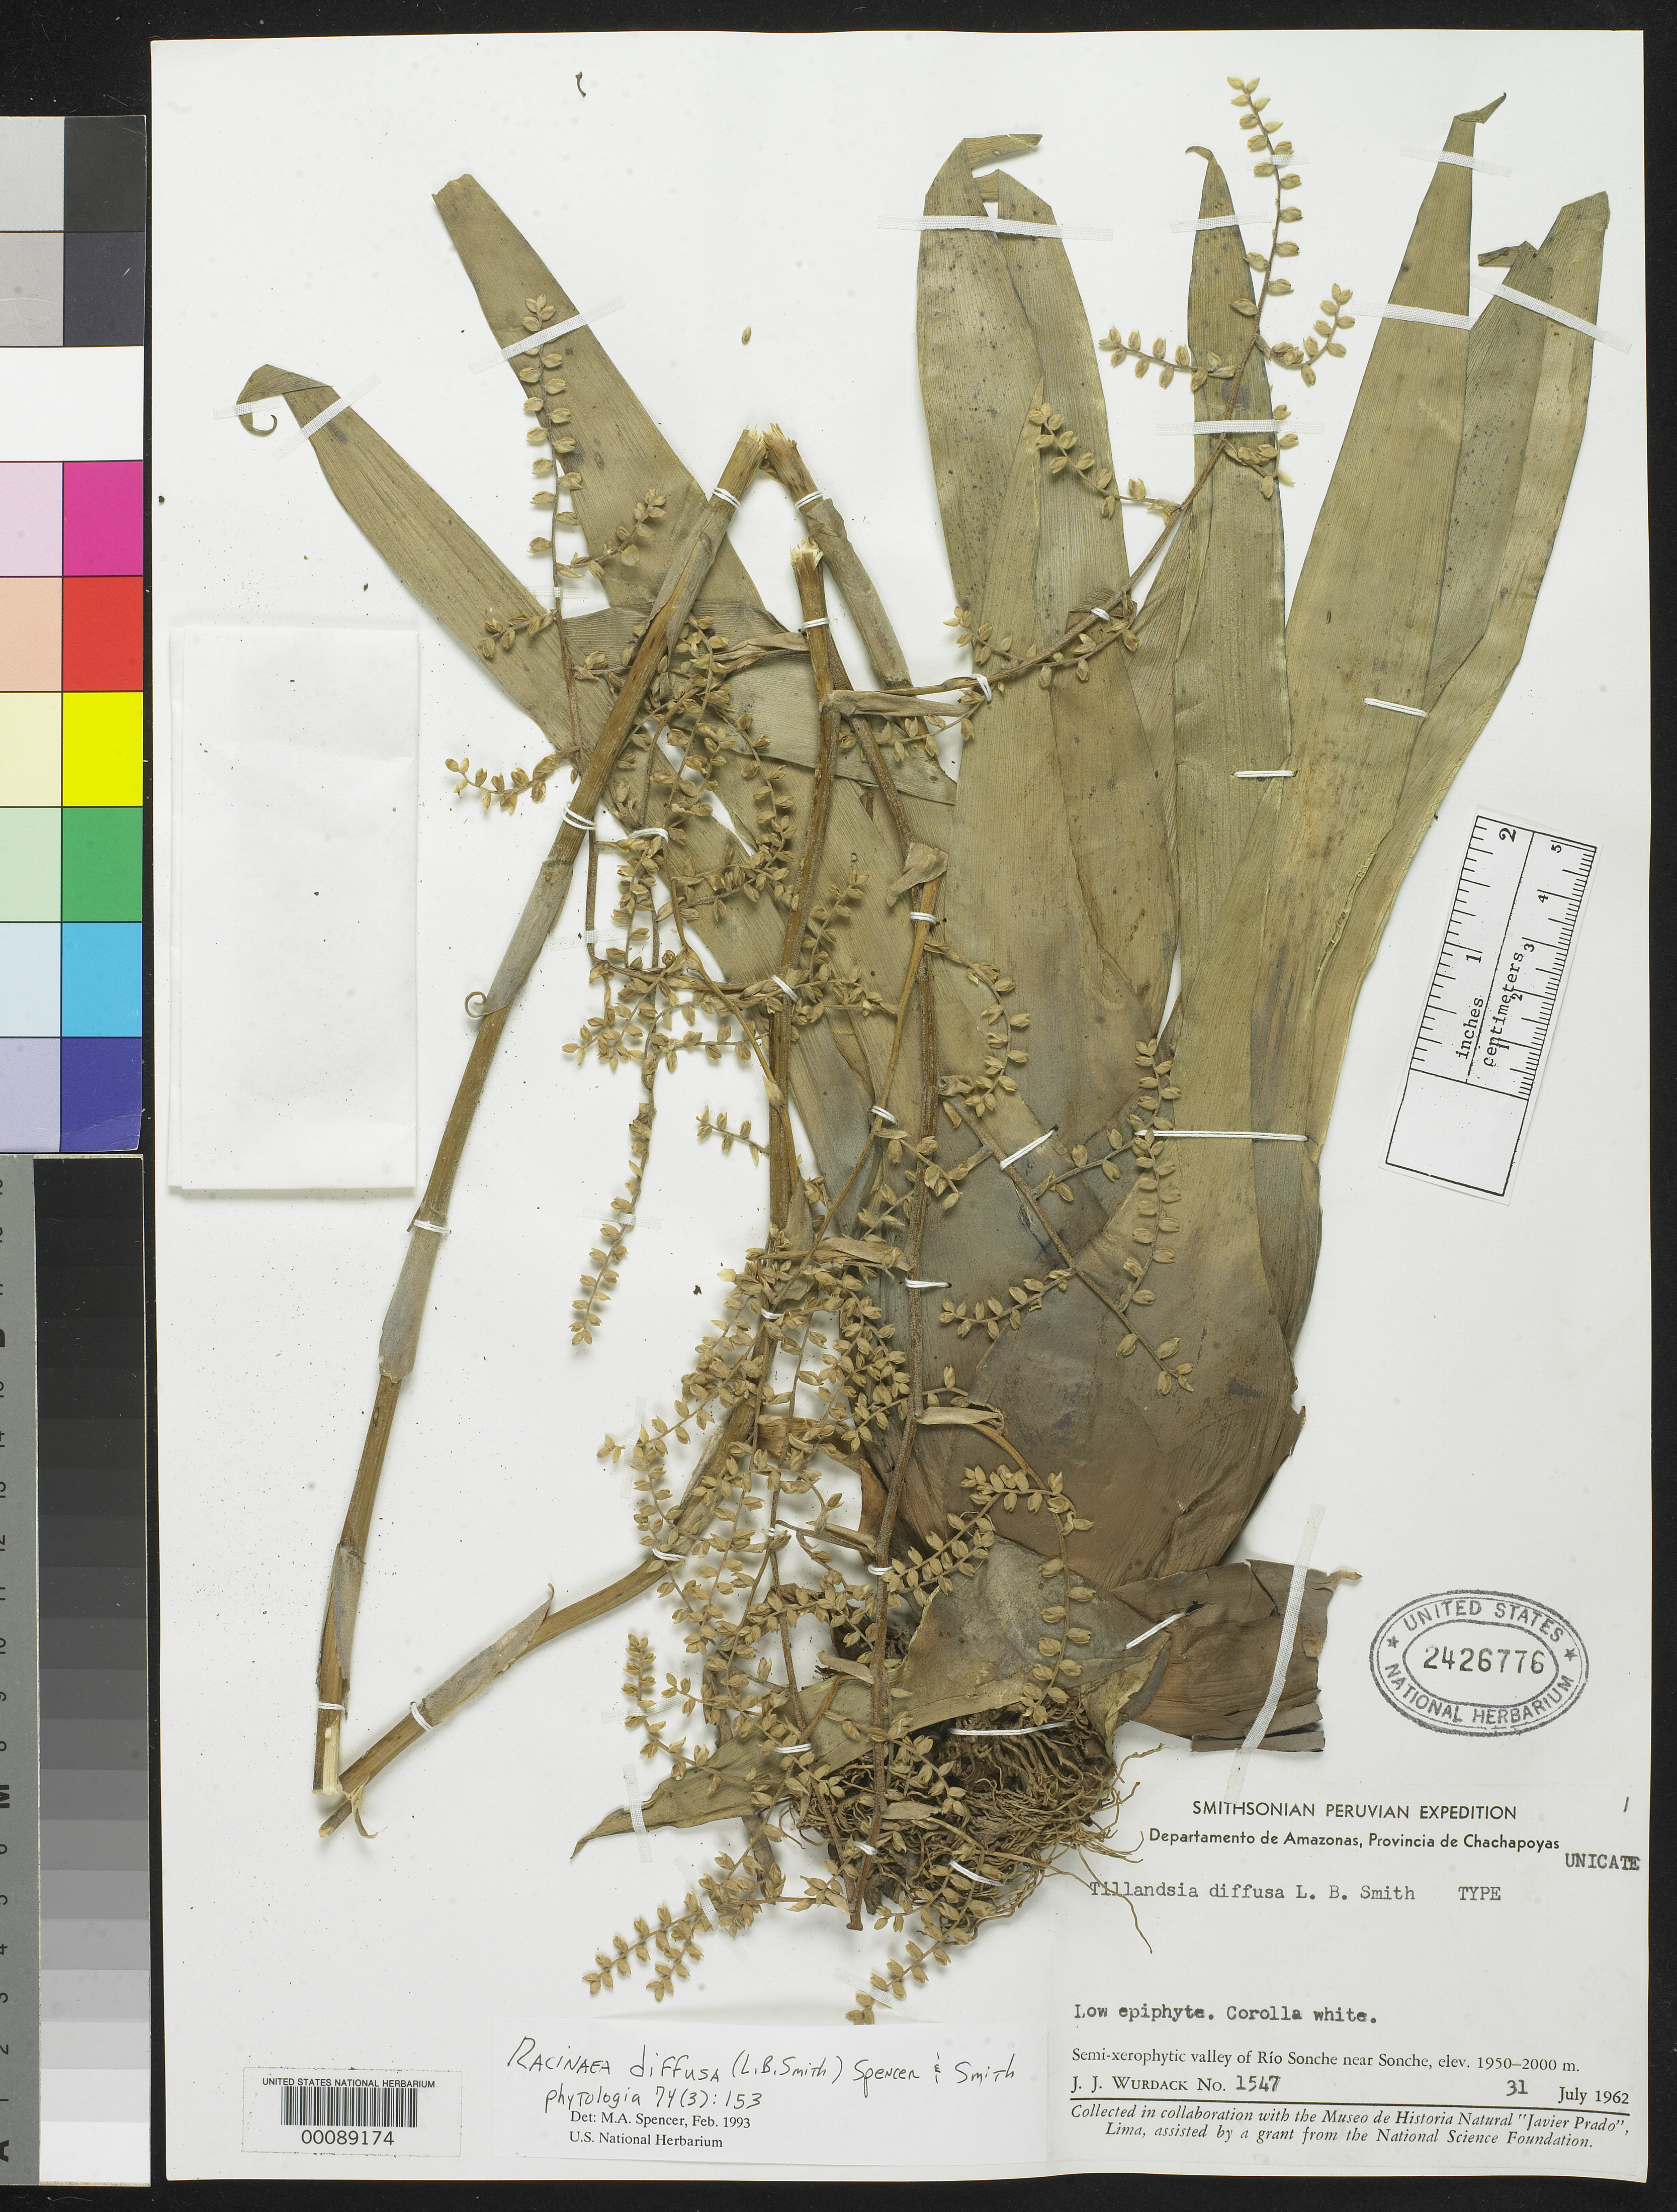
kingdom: Plantae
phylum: Tracheophyta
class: Liliopsida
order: Poales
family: Bromeliaceae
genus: Tillandsia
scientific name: Tillandsia diffusa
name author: L.B. Sm.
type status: Holotype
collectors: J. J. Wurdack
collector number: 1547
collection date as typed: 31 Jul 1962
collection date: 1962-07-31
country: Peru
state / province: Amazonas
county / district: Chachapoyas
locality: near Sonche, valley of Río Sonche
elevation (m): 1950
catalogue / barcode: US 2426776